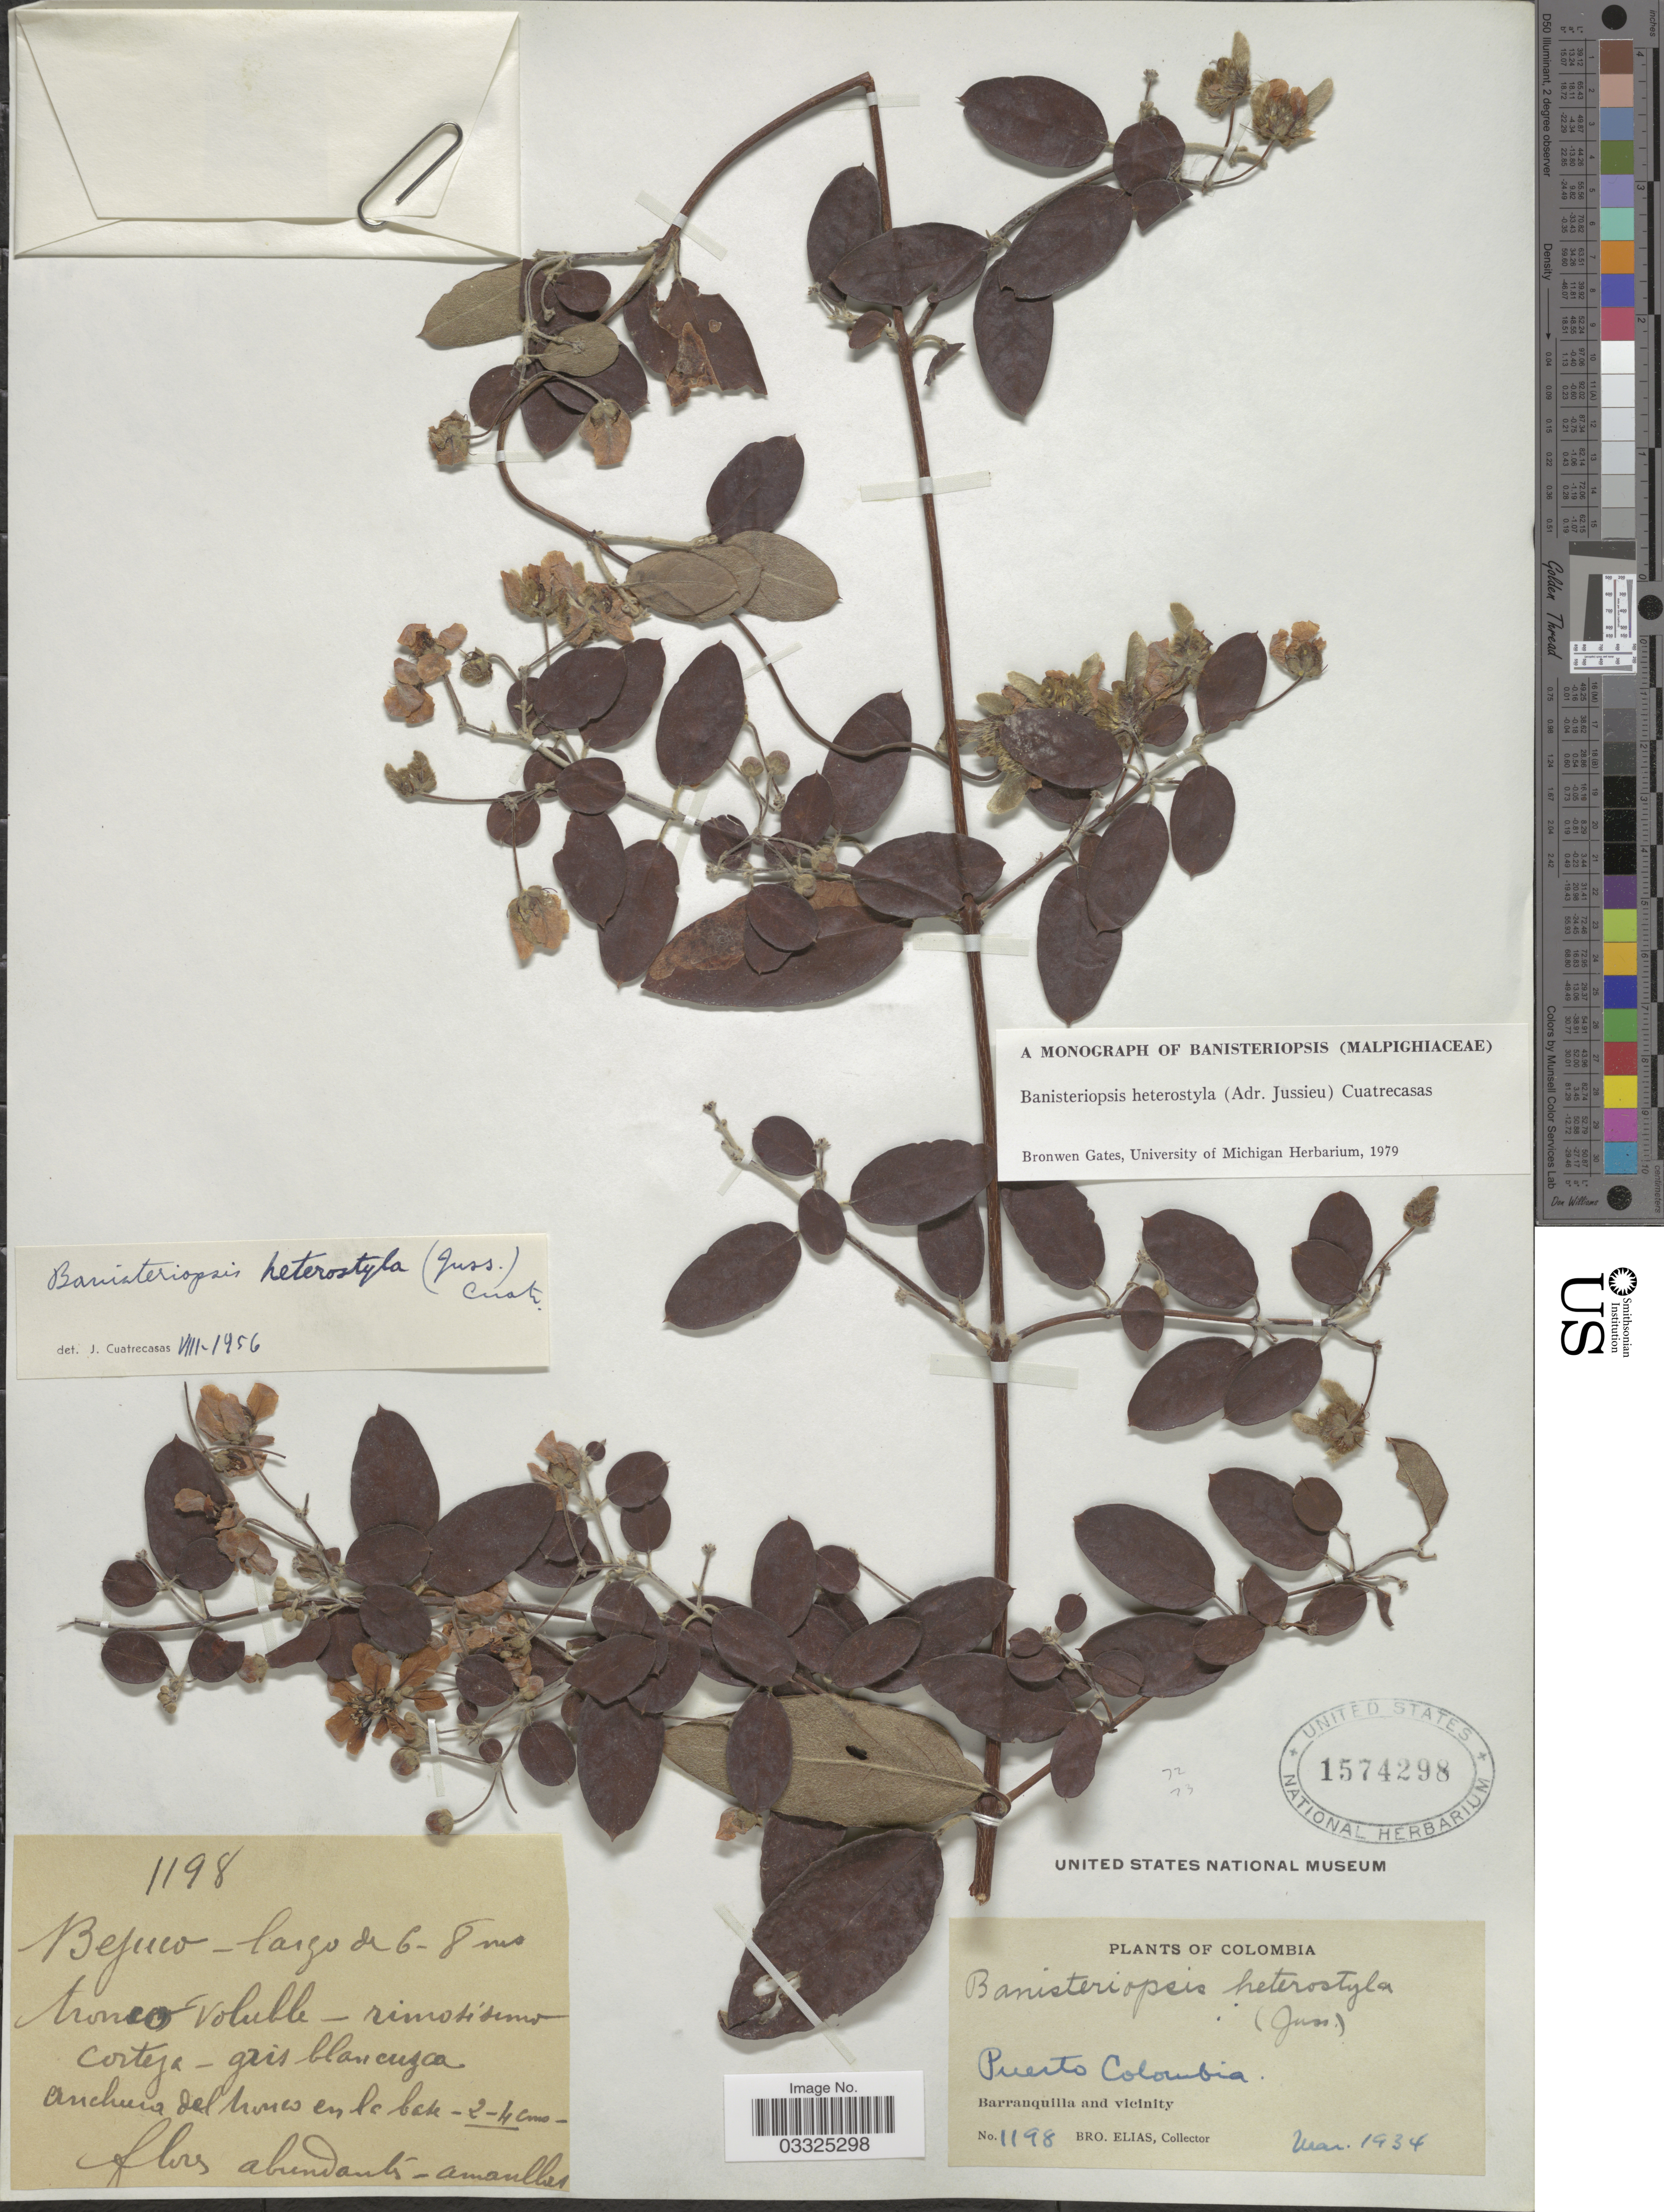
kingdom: Plantae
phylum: Tracheophyta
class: Magnoliopsida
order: Malpighiales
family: Malpighiaceae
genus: Banisteriopsis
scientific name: Banisteriopsis heterostyla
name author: (A. Juss.) Cuatrec.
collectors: Bro. Elias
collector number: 1198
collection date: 1934-03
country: Colombia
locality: Puerto Colombia. Barranquilla and vicinity.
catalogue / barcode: US 1574298